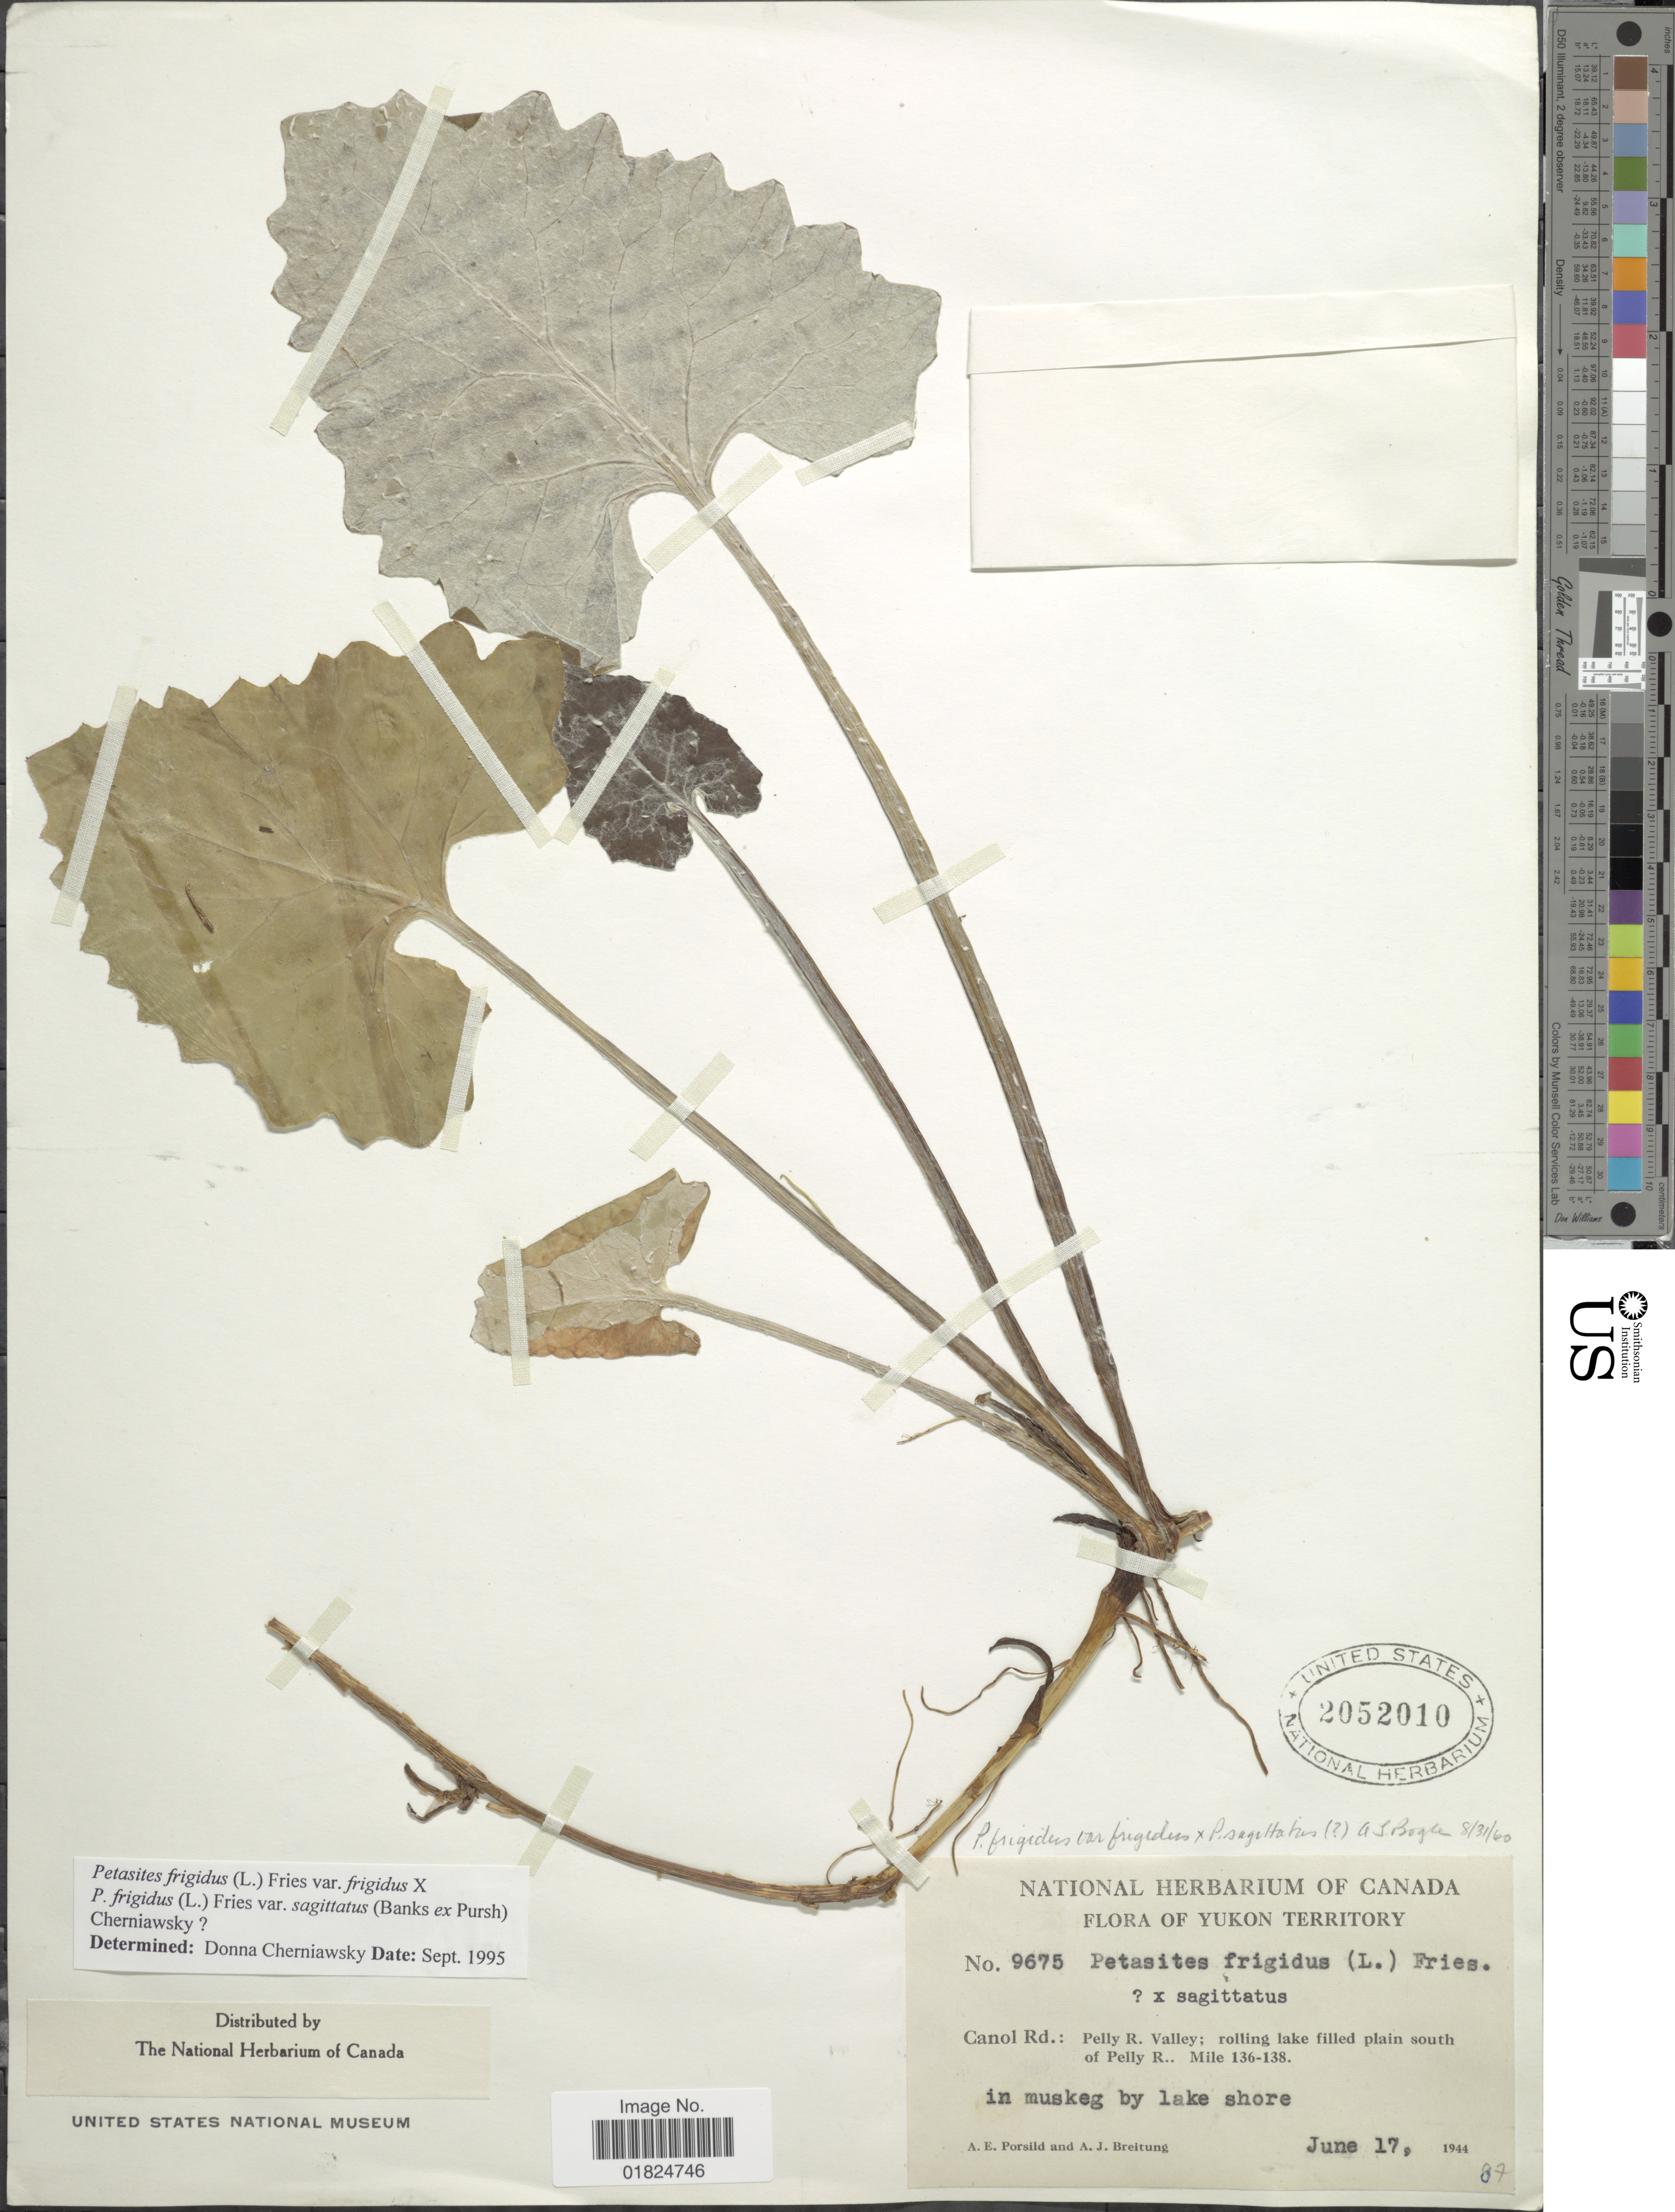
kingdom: Plantae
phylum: Tracheophyta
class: Magnoliopsida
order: Asterales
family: Asteraceae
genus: Petasites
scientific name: Petasites frigidus var. sagittatus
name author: (Banks ex Pursh) Cherniawsky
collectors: A. E. Porsild & A. Breitung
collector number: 9675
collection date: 1944-06-17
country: Canada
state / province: Yukon Territory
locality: Yukon Territory. Canol Rd.: Pelly R. Valley; rolling lake filled plain south of Pelly R.. Mile 136-138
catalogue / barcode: US 2052010